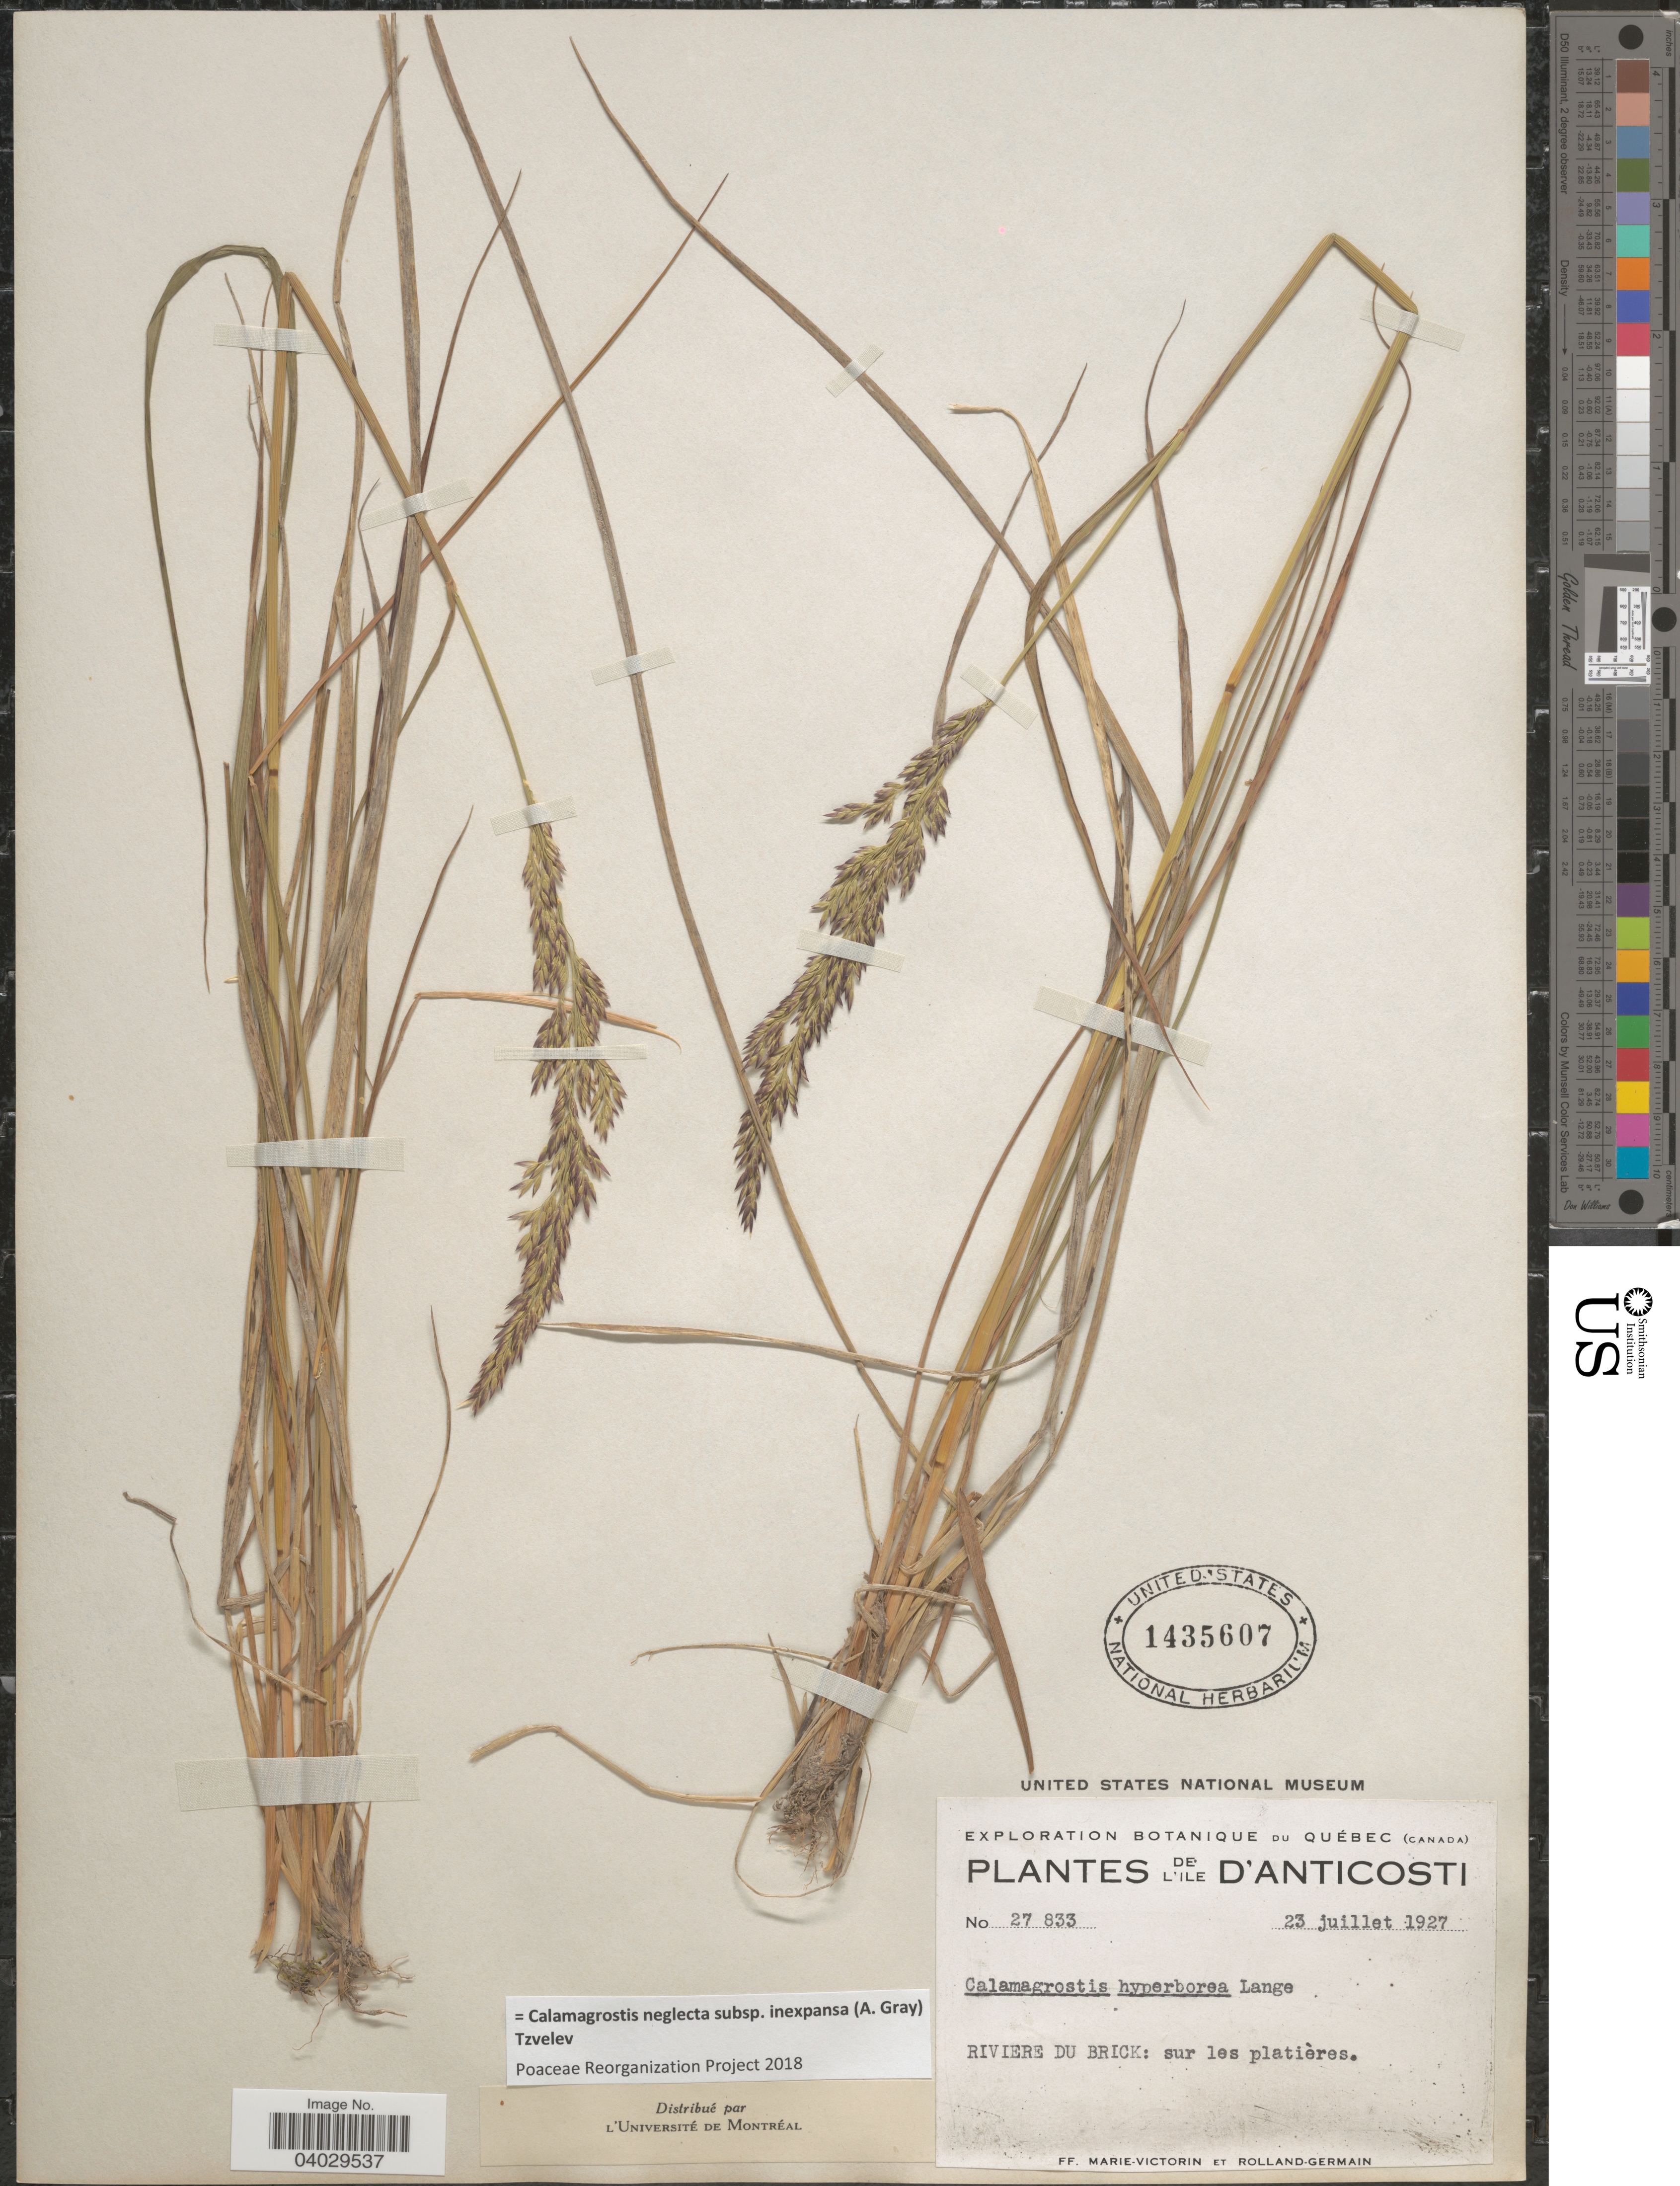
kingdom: Plantae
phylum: Tracheophyta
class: Liliopsida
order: Poales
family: Poaceae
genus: Calamagrostis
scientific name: Calamagrostis neglecta subsp. inexpansa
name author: (A. Gray) Tzvelev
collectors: F. Marie-Victorin & Rolland-Germain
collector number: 27833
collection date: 1927-07-23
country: Canada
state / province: Quebec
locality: L'ile D'Anticosti. Riviere du Brick: sur les platières.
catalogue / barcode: US 1435607